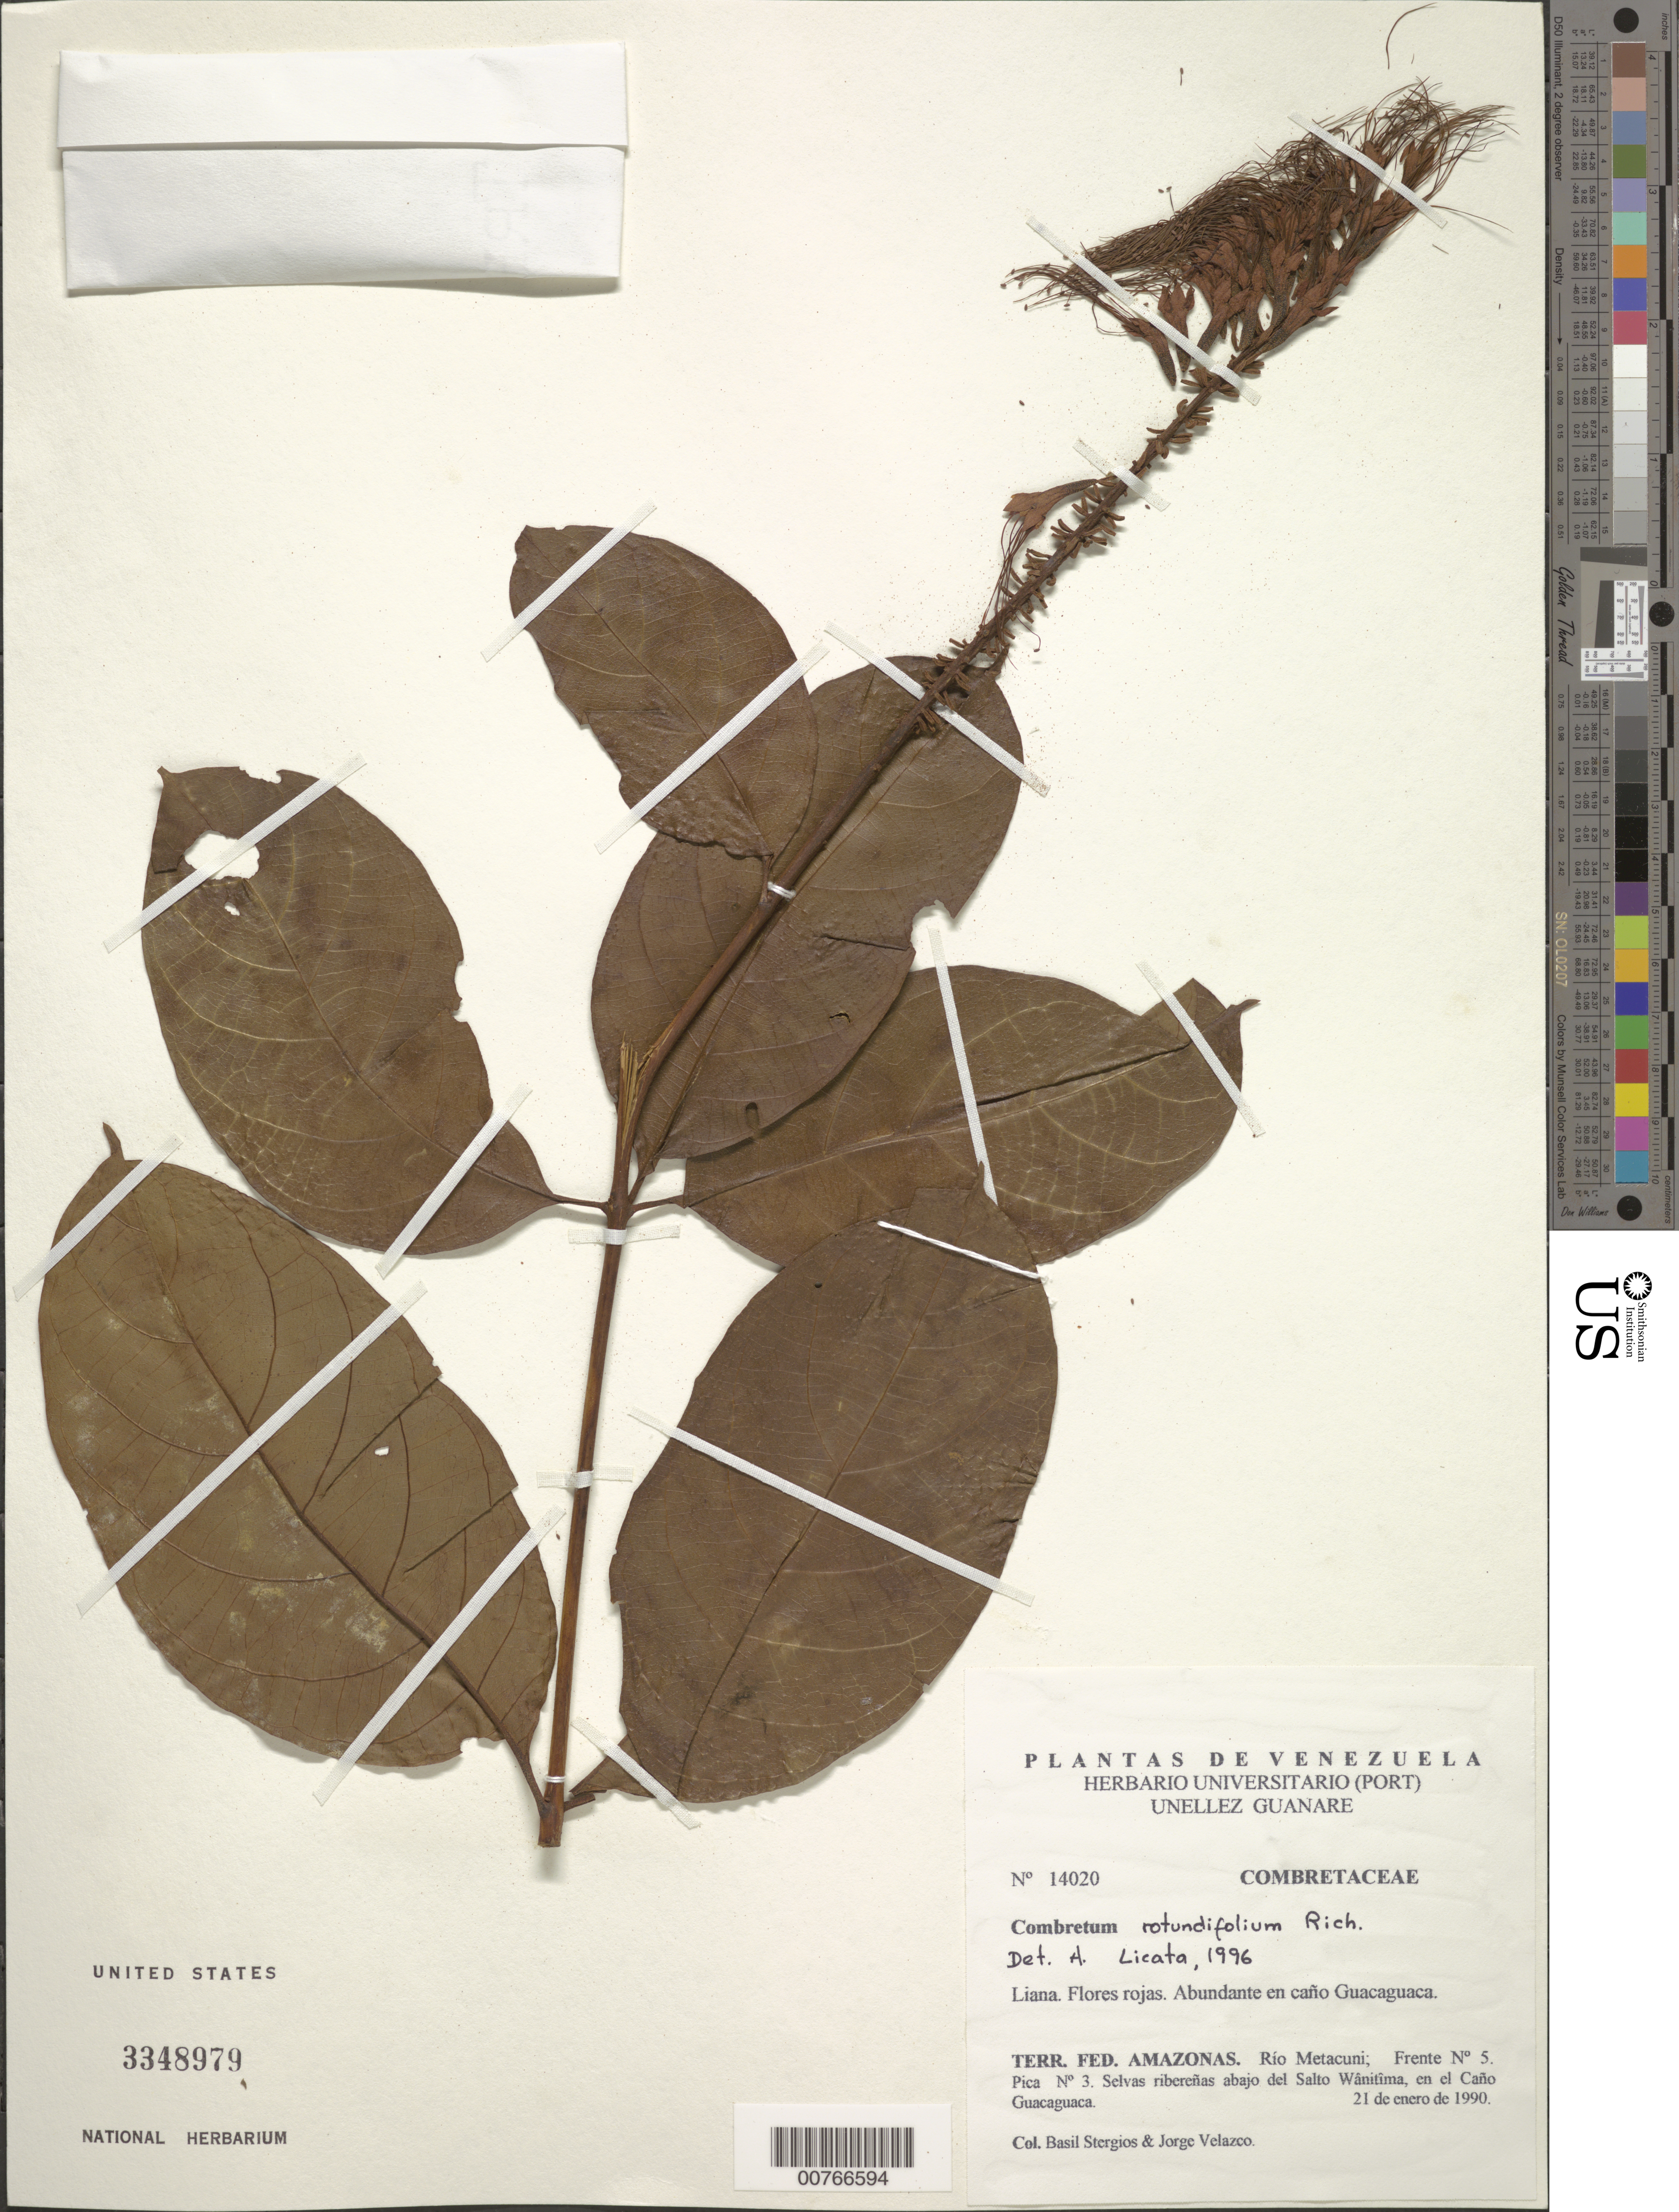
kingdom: Plantae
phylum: Tracheophyta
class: Magnoliopsida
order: Myrtales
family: Combretaceae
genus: Combretum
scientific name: Combretum rotundifolium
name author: Rich.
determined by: Licata, H.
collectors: B. G. Stergios & J. Velazco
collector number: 14020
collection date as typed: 21-Jan-90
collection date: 1990-01-21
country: Venezuela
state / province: Amazonas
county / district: Alto Orinoco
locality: Río Metacuni; Frente no. 5, Pica no. 3; abajo del Salto Wânitîma, en el Caño Guacaguaca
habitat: Selvas ribereñas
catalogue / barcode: US 3348979